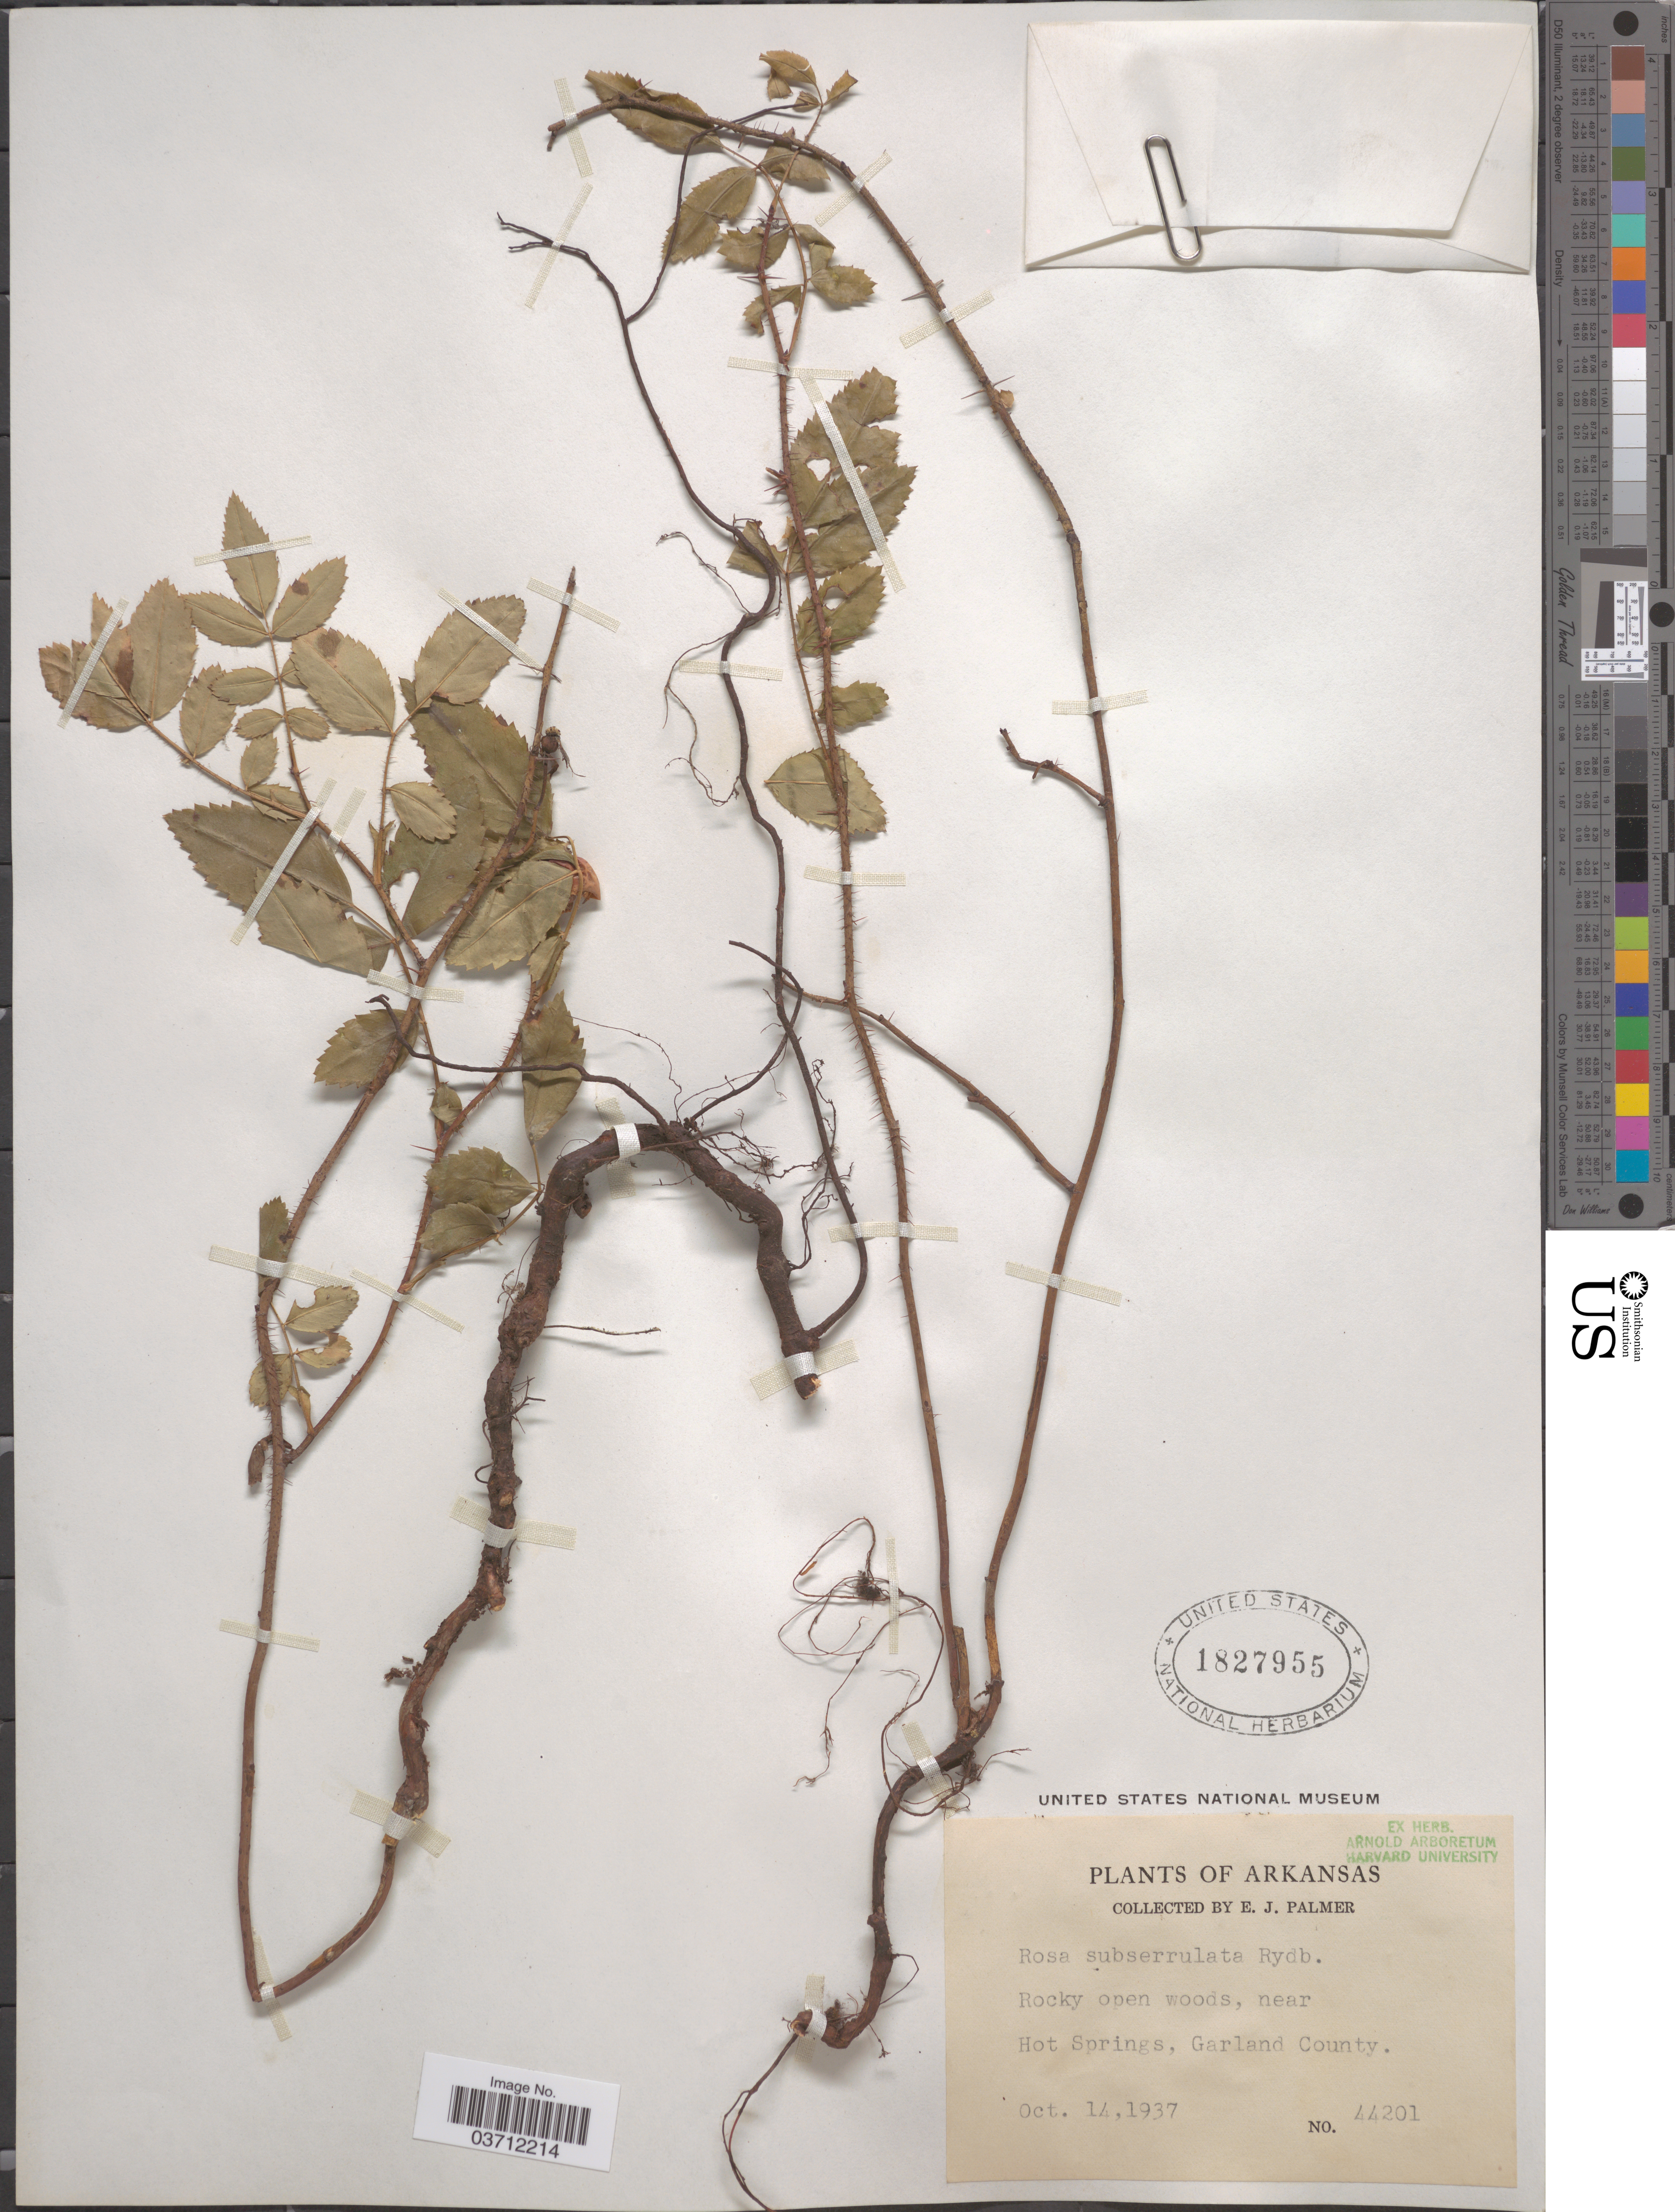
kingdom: Plantae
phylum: Tracheophyta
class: Magnoliopsida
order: Rosales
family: Rosaceae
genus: Rosa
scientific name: Rosa subserrulata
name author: Rydb.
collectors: E. J. Palmer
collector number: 44201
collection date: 1937-10-14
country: United States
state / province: Arkansas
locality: Rocky open woods, near Hot Springs, Garland County.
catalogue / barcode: US 1827955